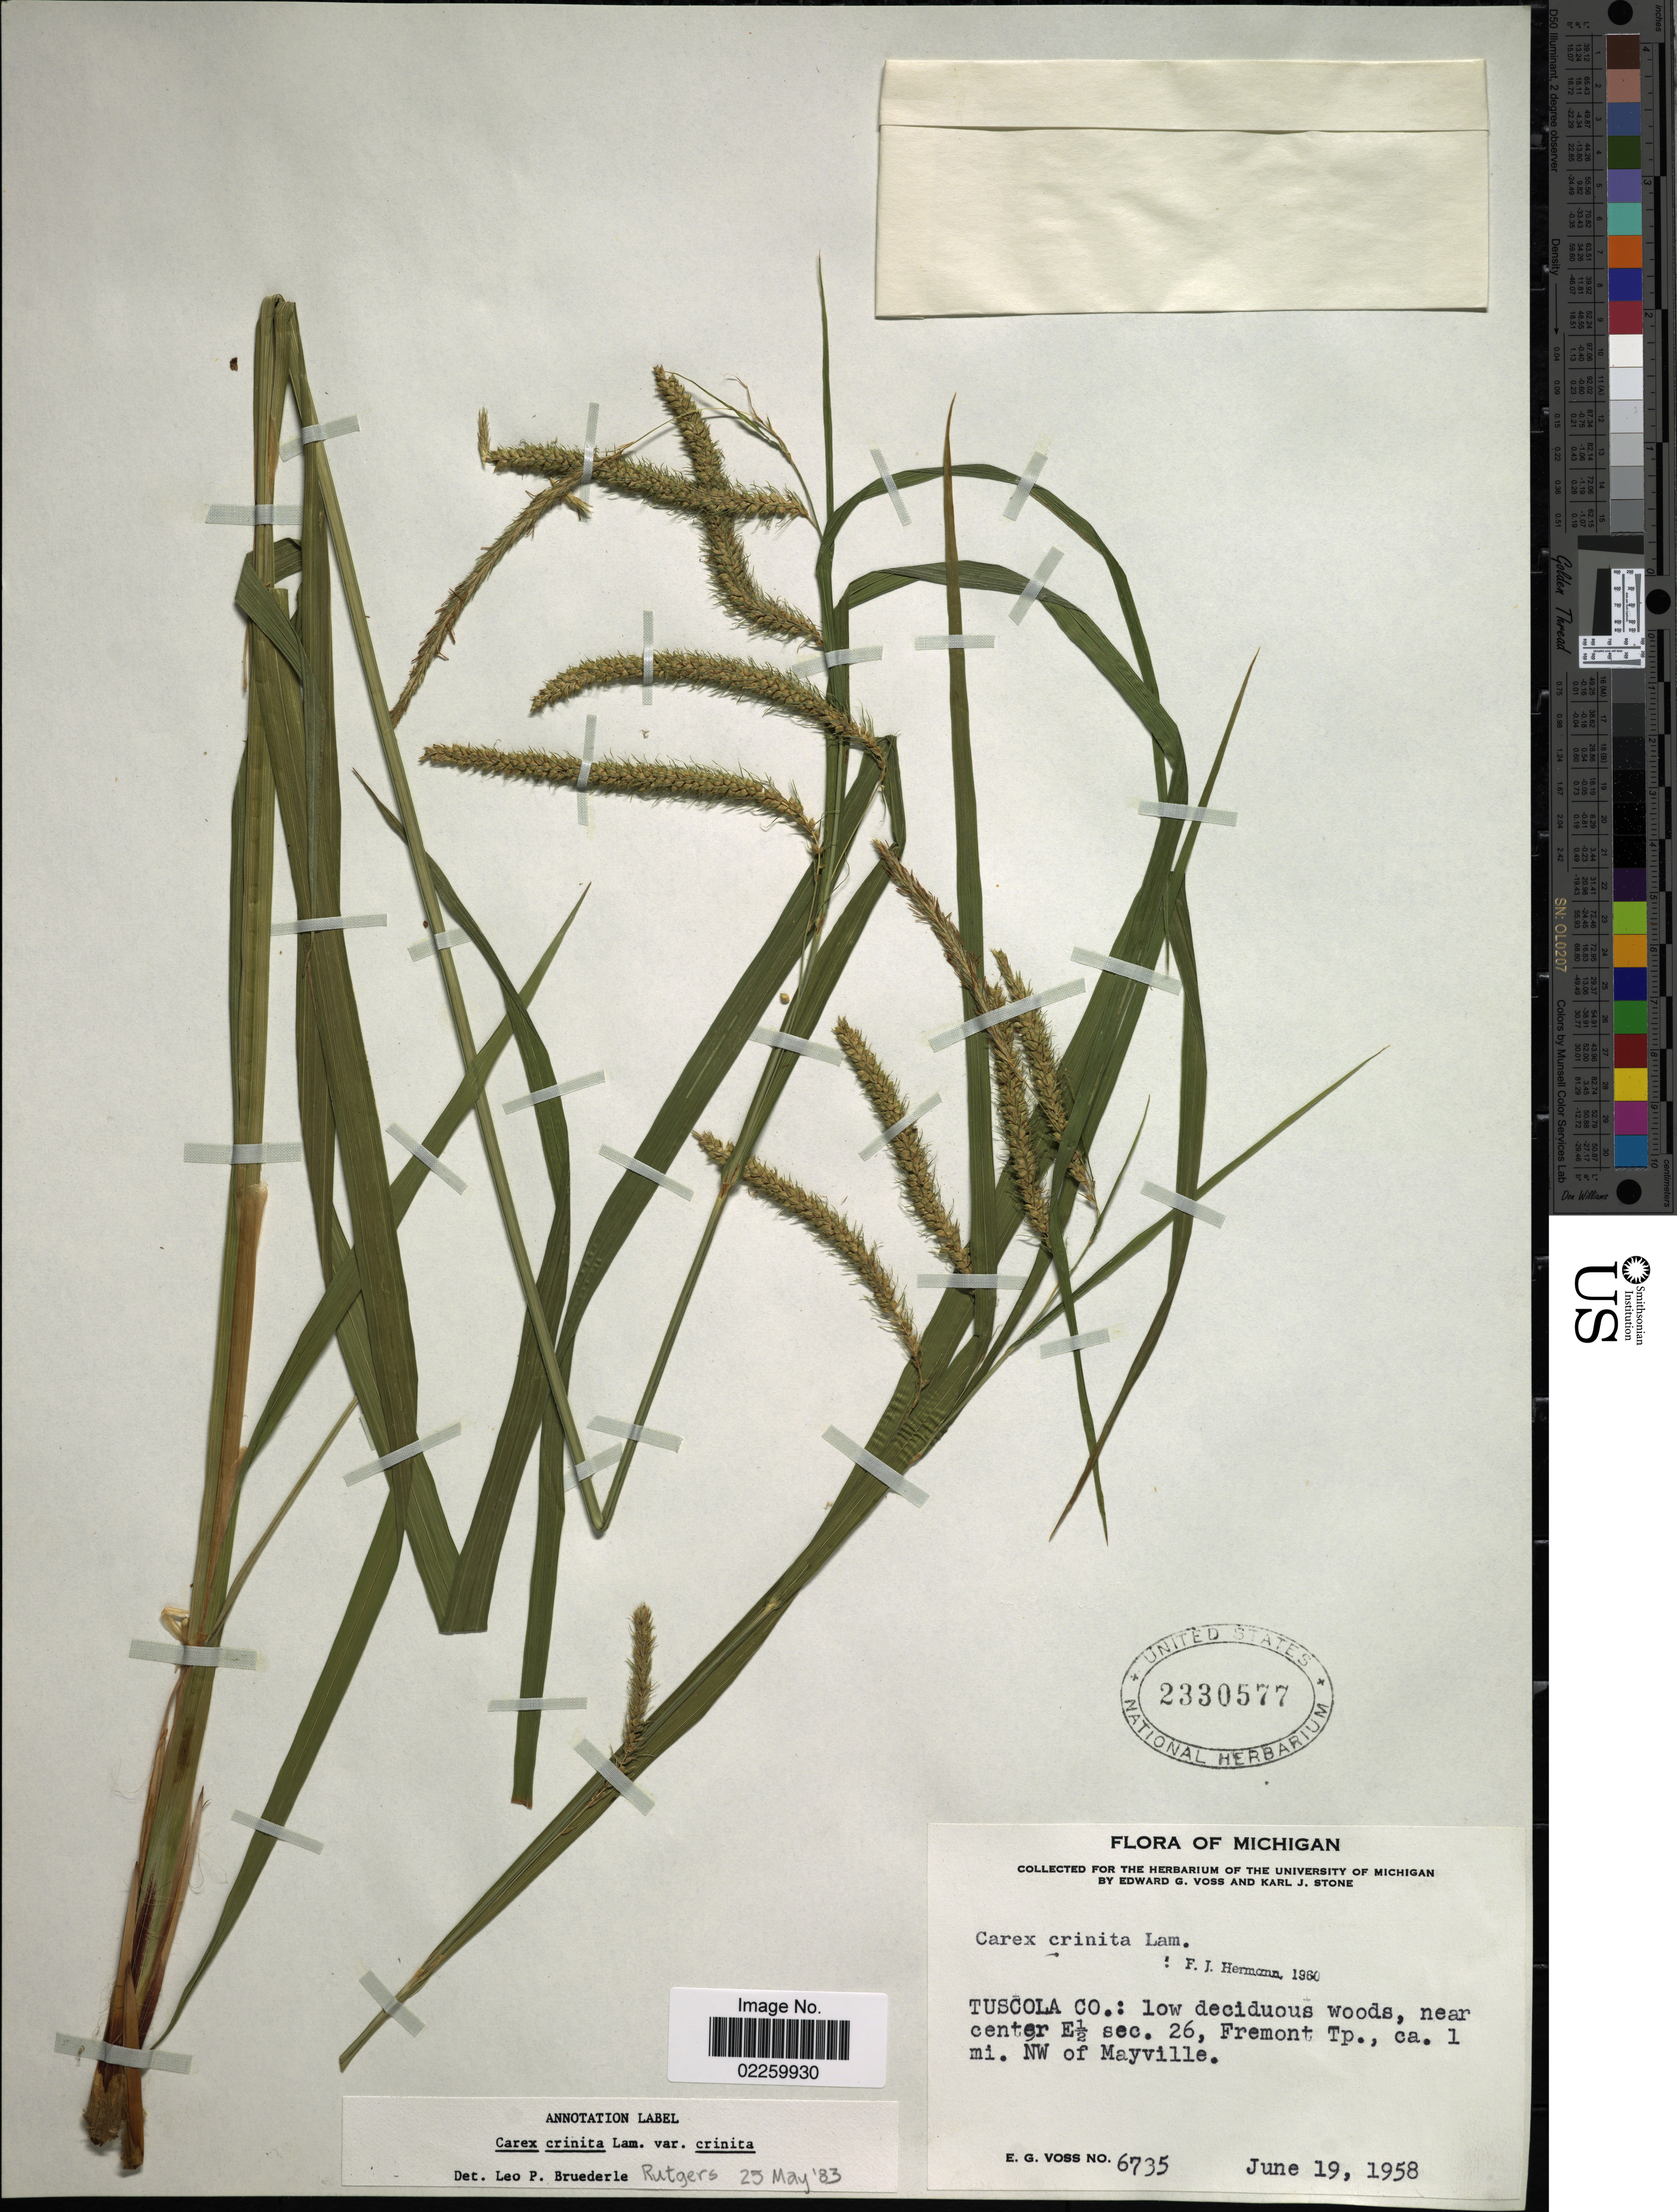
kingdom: Plantae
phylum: Tracheophyta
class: Liliopsida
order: Poales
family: Cyperaceae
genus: Carex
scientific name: Carex crinita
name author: Lam.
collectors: E. G. Voss & K. J. Stone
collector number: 6735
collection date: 1958-06-19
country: United States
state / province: Michigan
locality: Tuscola Co.: near center E½ sec. 26, Fremont Tp., 1 mi,. NW of Mayville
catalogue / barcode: US 2330577